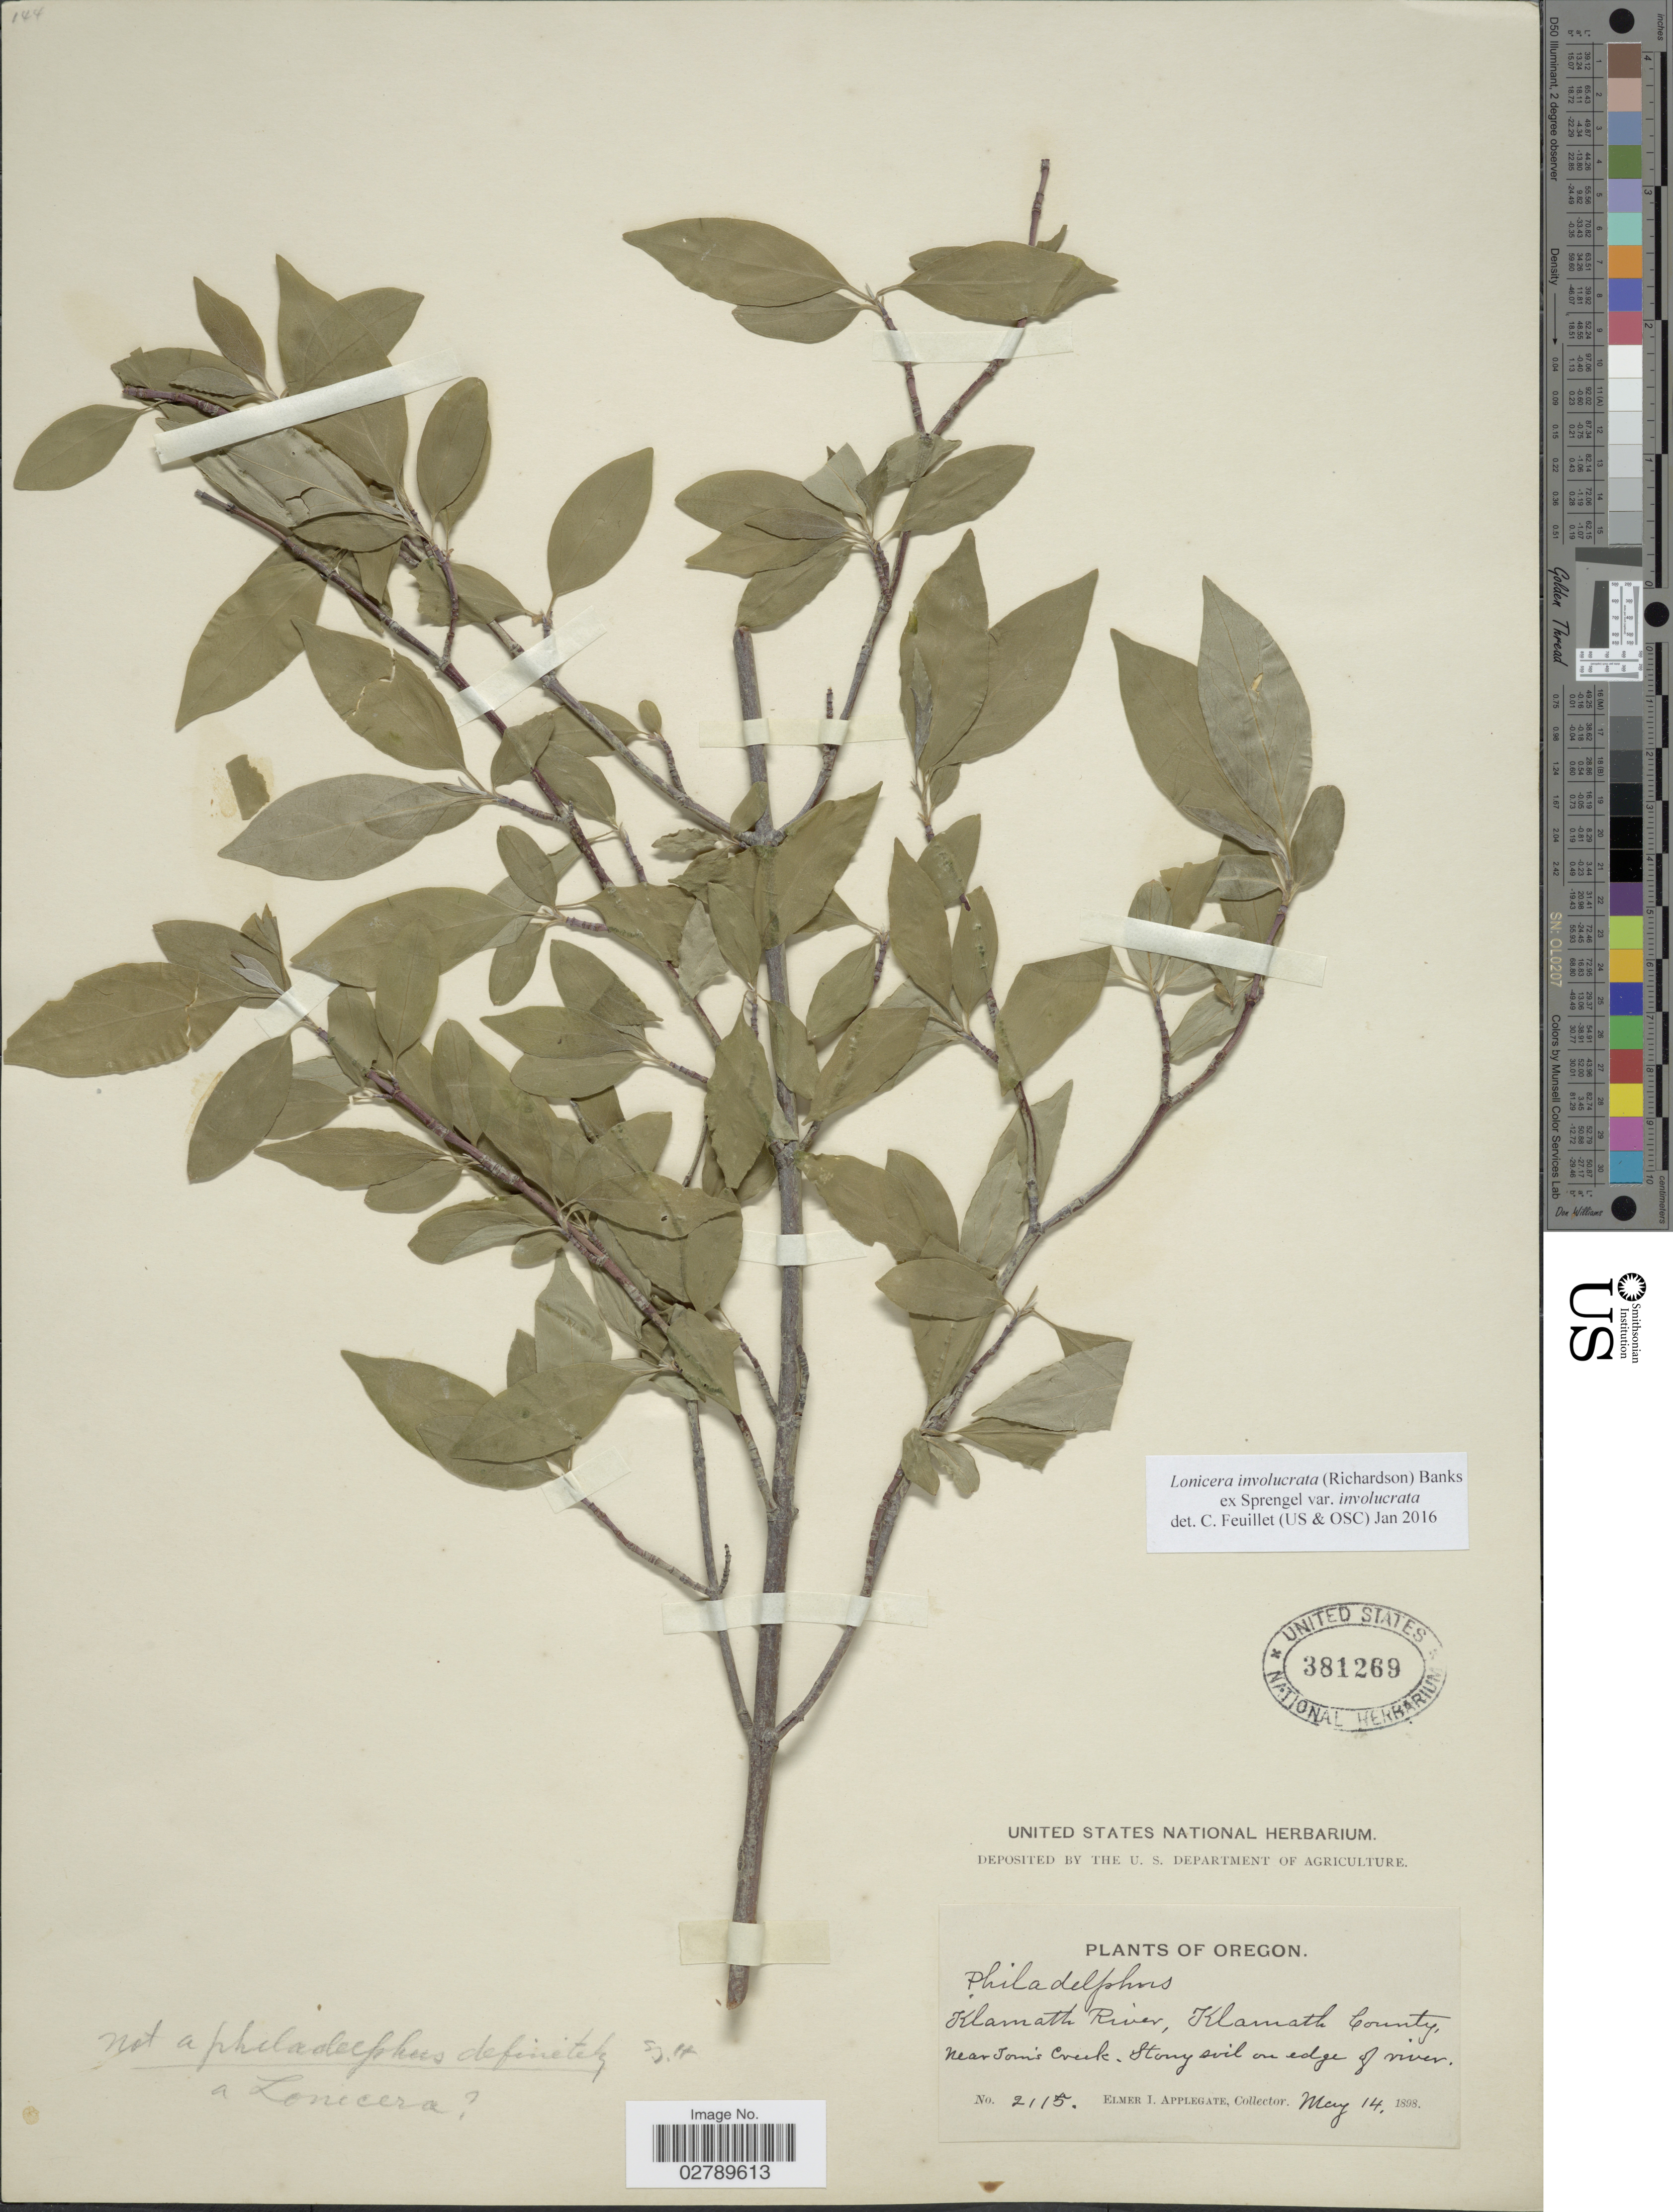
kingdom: Plantae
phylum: Tracheophyta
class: Magnoliopsida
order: Dipsacales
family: Caprifoliaceae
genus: Lonicera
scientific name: Lonicera involucrata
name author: (Richardson) Banks ex Spreng.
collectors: E. I. Applegate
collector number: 2115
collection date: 1898-05-14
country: United States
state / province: Oregon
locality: Klamath River, Klamath County near Tom's Creek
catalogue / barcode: US 381269